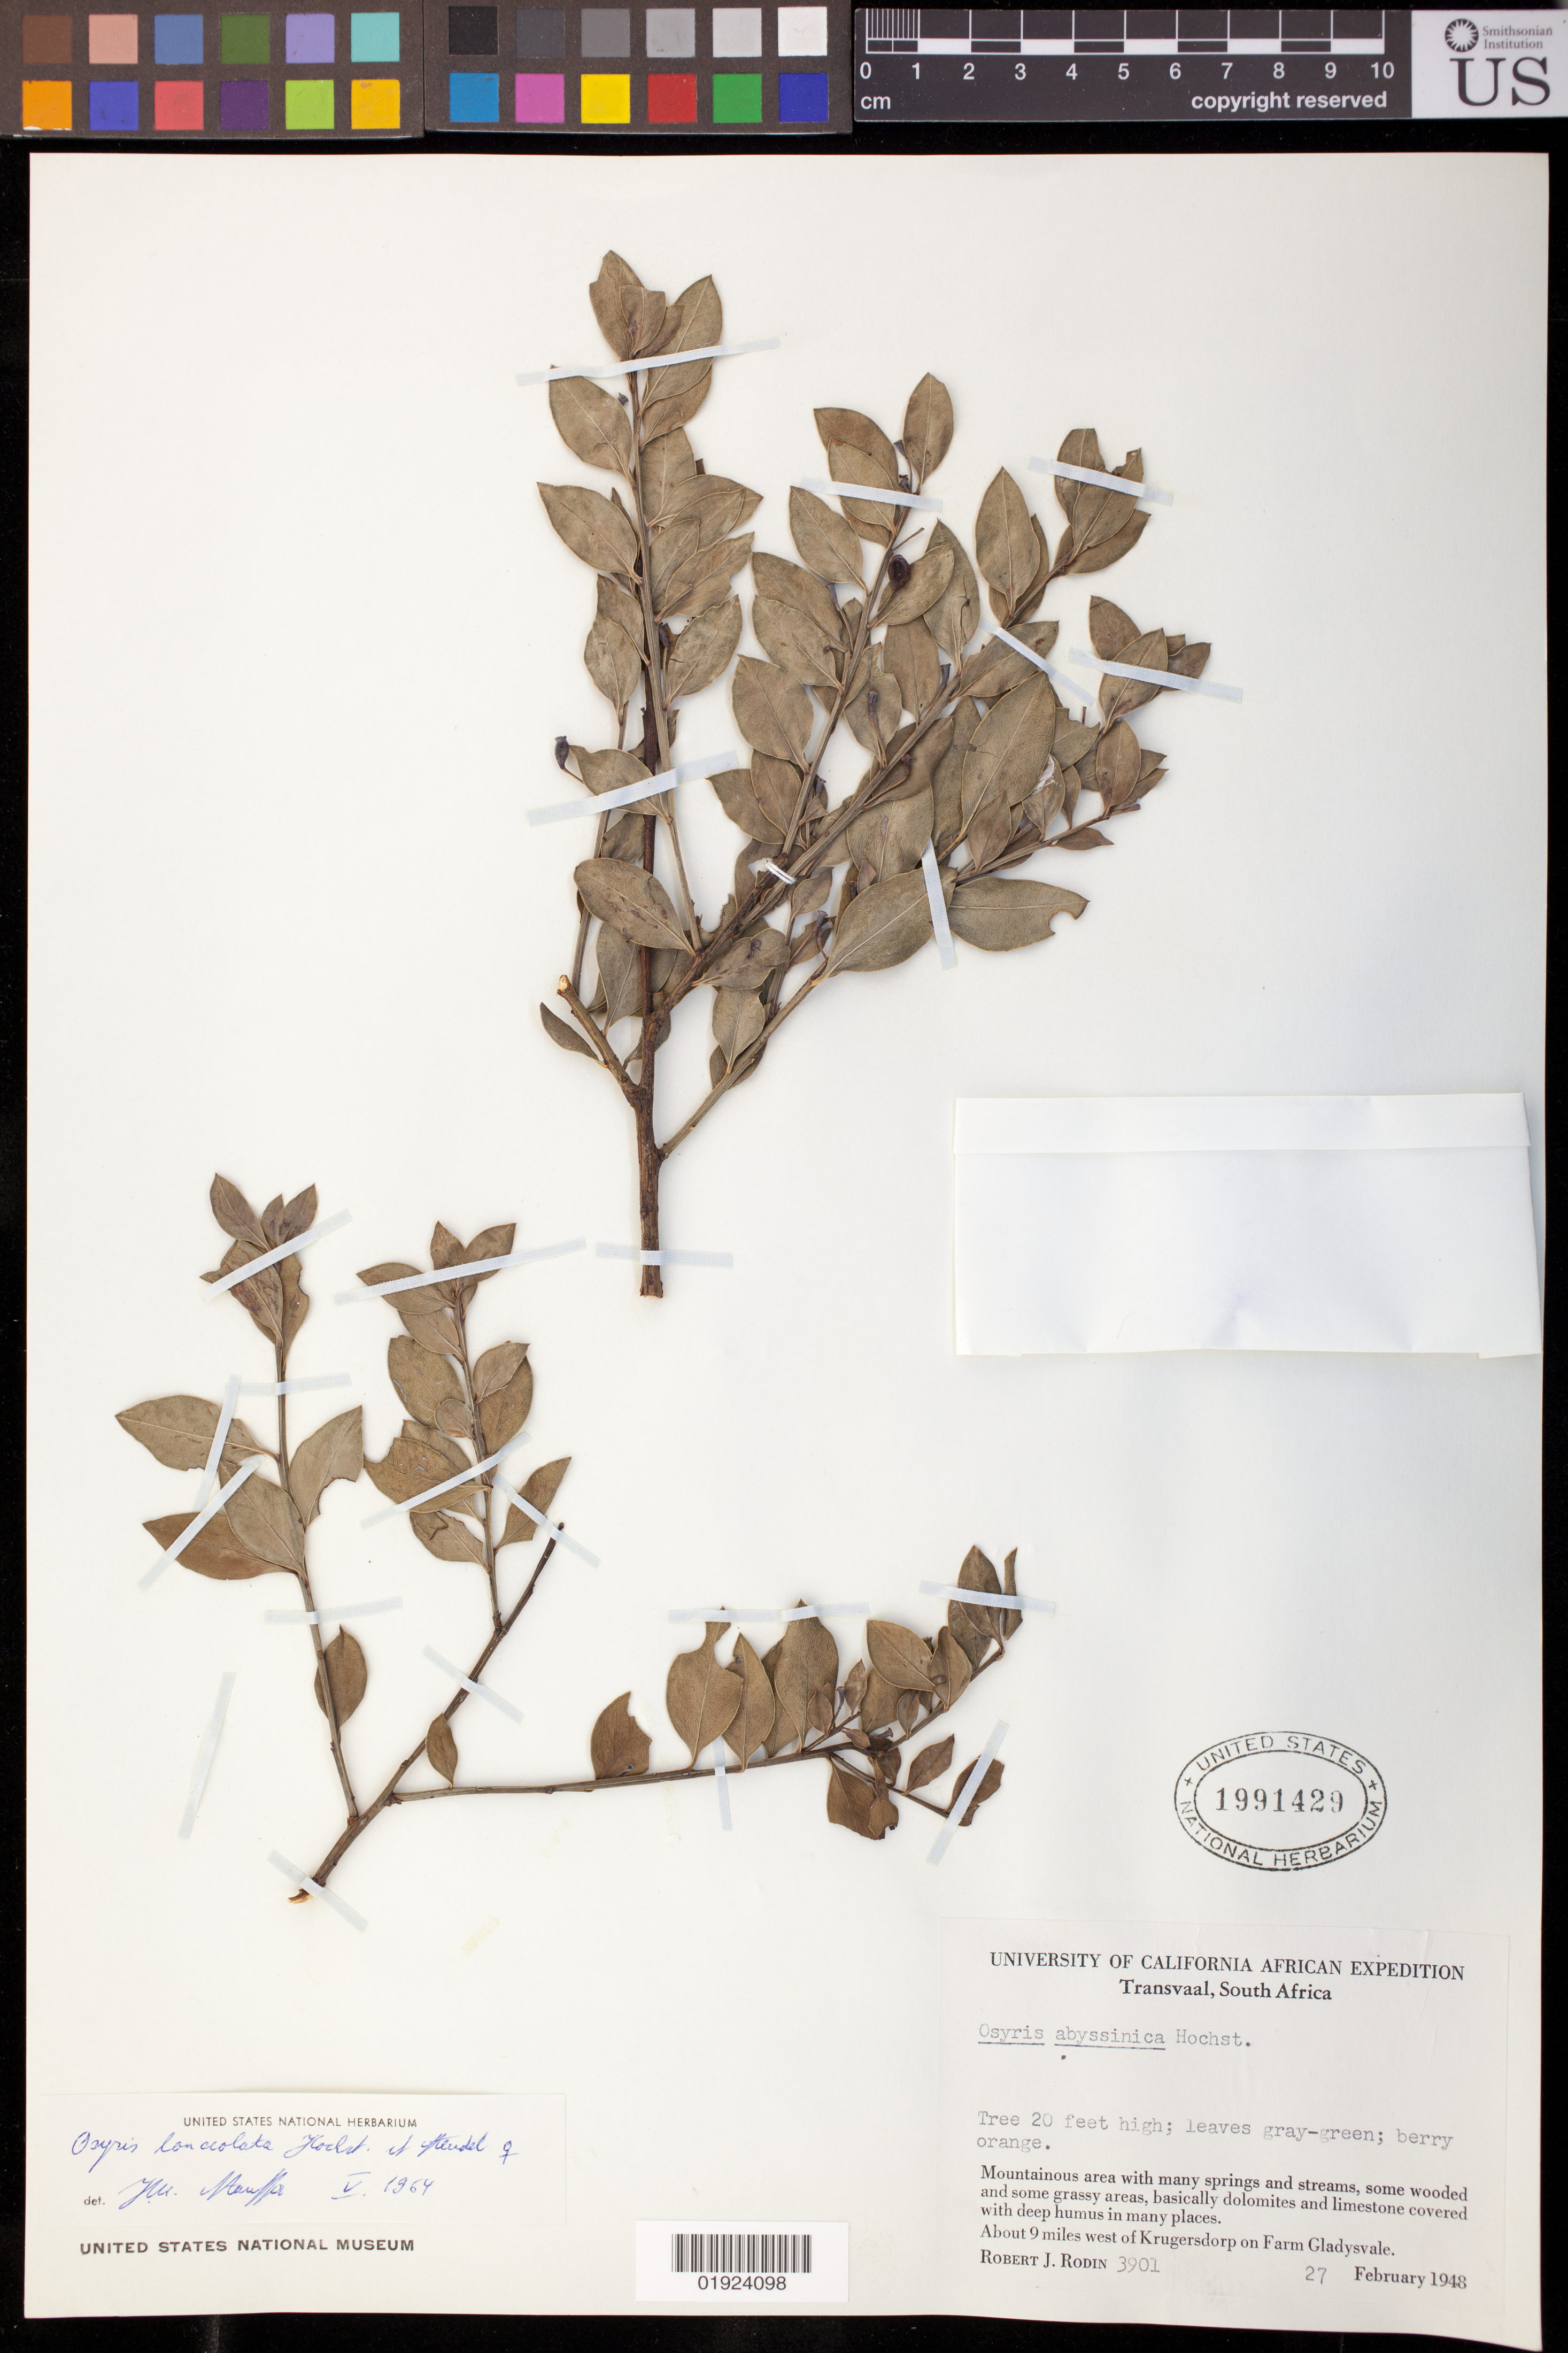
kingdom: Plantae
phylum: Tracheophyta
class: Magnoliopsida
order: Santalales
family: Santalaceae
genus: Osyris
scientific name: Osyris quadripartita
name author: Salzm. ex Decne.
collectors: R. J. Rodin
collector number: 3901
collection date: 1948-02-27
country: South Africa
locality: About 9 miles west of Krugersdorp on Farm Gladysvale.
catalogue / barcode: US 1991429